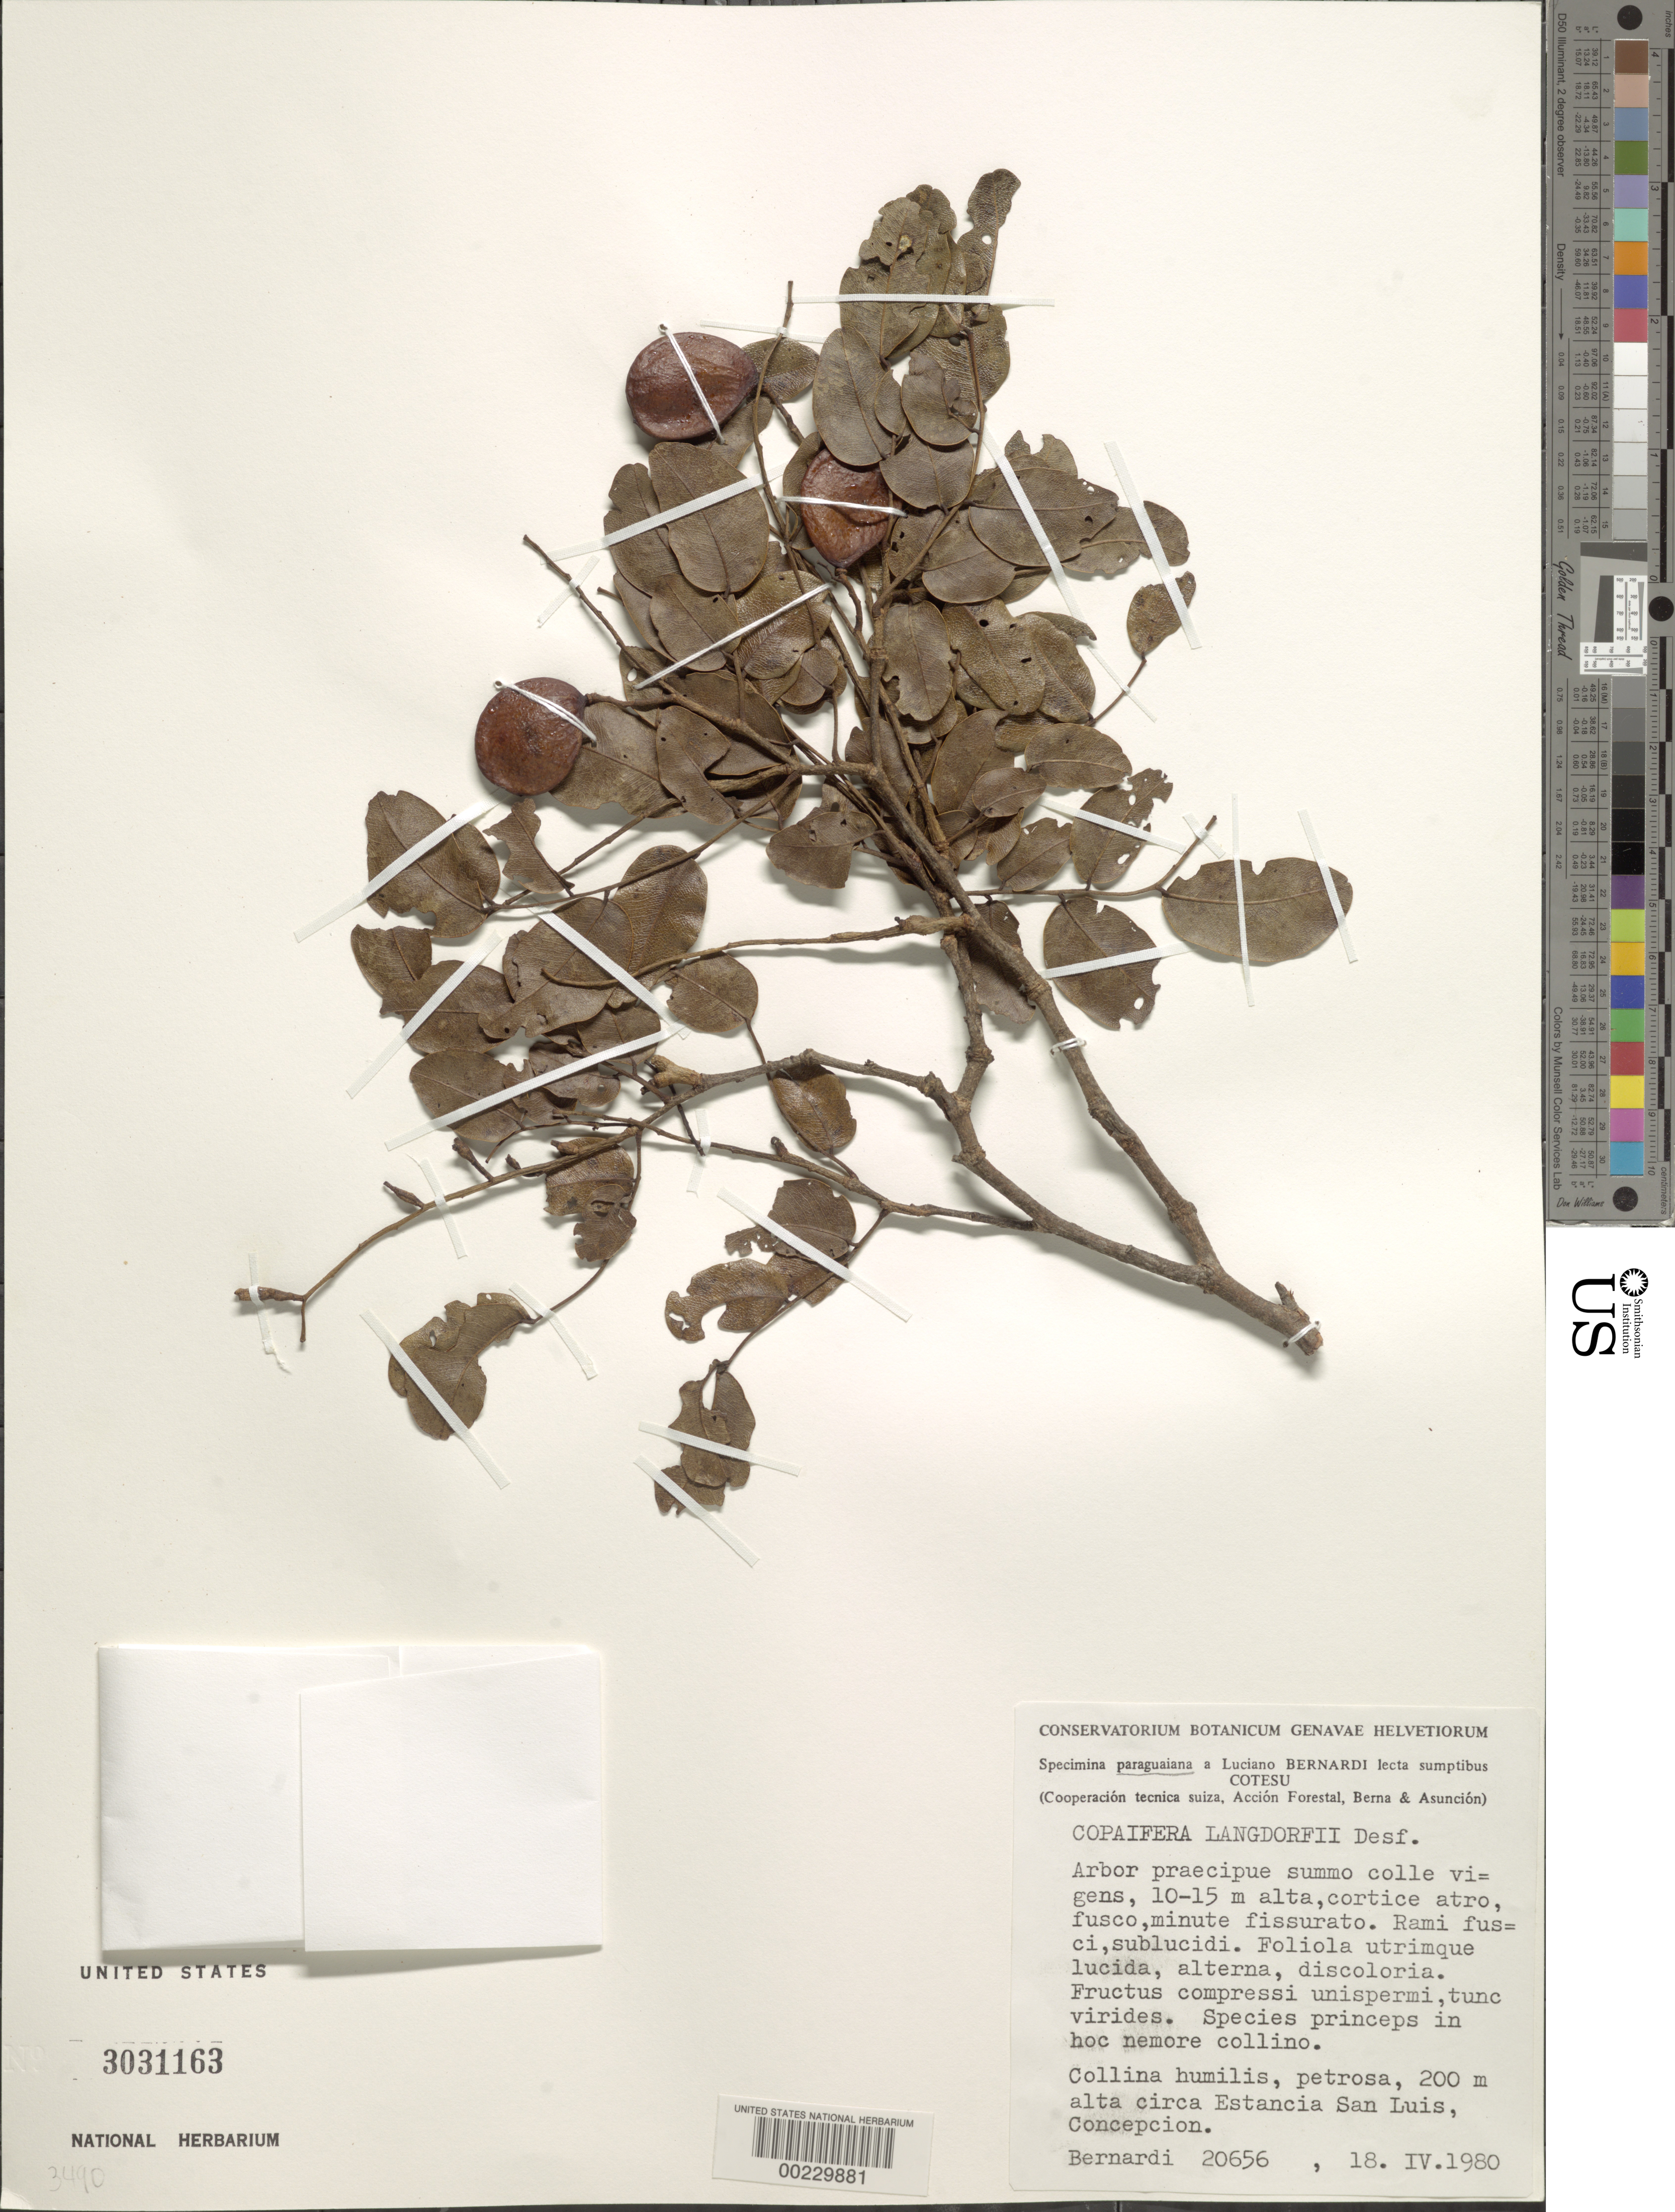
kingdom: Plantae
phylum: Tracheophyta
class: Magnoliopsida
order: Fabales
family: Fabaceae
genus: Copaifera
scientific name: Copaifera langsdorffii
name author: Desf.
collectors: L. Bernardi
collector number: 20656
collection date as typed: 18 Apr 1980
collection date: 1980-04-18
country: Paraguay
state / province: Concepción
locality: Ca estancia san luis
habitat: Low hill, stony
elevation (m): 200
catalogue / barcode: US 3031163